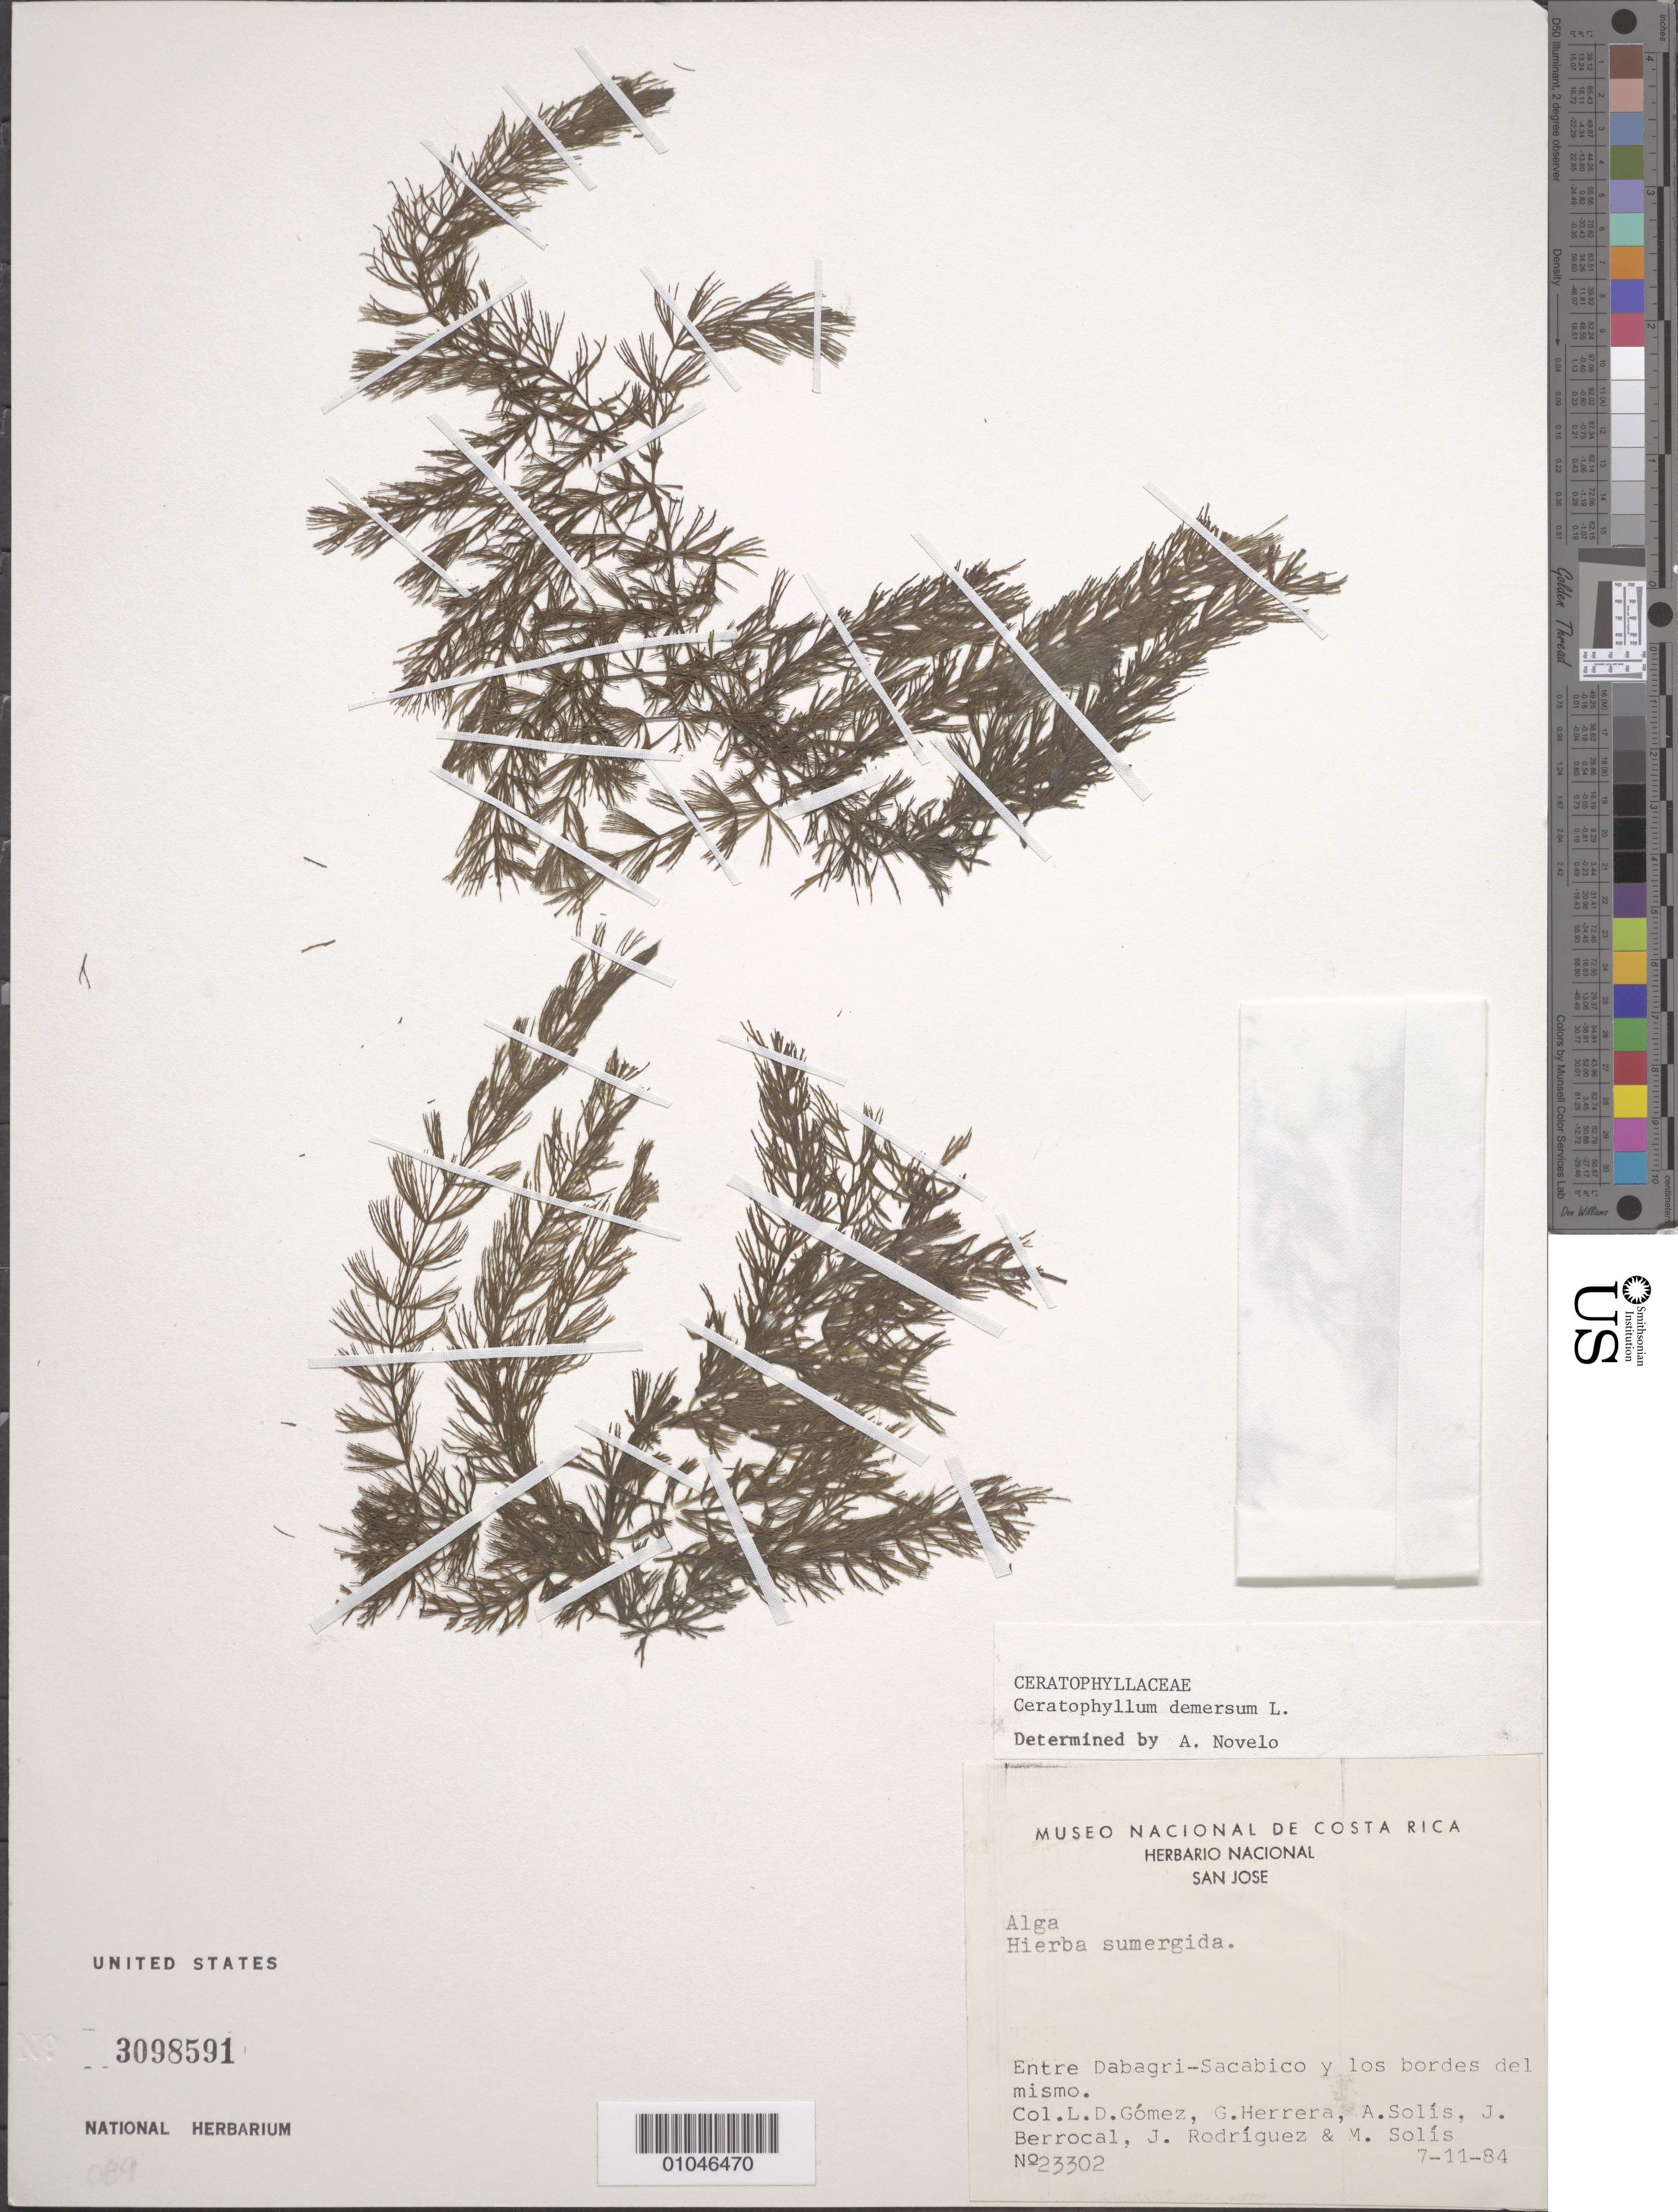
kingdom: Plantae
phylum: Tracheophyta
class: Magnoliopsida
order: Ceratophyllales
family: Ceratophyllaceae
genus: Ceratophyllum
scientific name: Ceratophyllum demersum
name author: L.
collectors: L. D. Gómez, G. Herrera, A. Solís, J. Berrocal, J. Rodriguez & M. Solís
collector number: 23302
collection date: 1984-07-11 or 1984-11-07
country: Costa Rica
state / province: San José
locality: Entre Dabagri-Sacabico y los bordes del mismo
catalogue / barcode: US 3098591